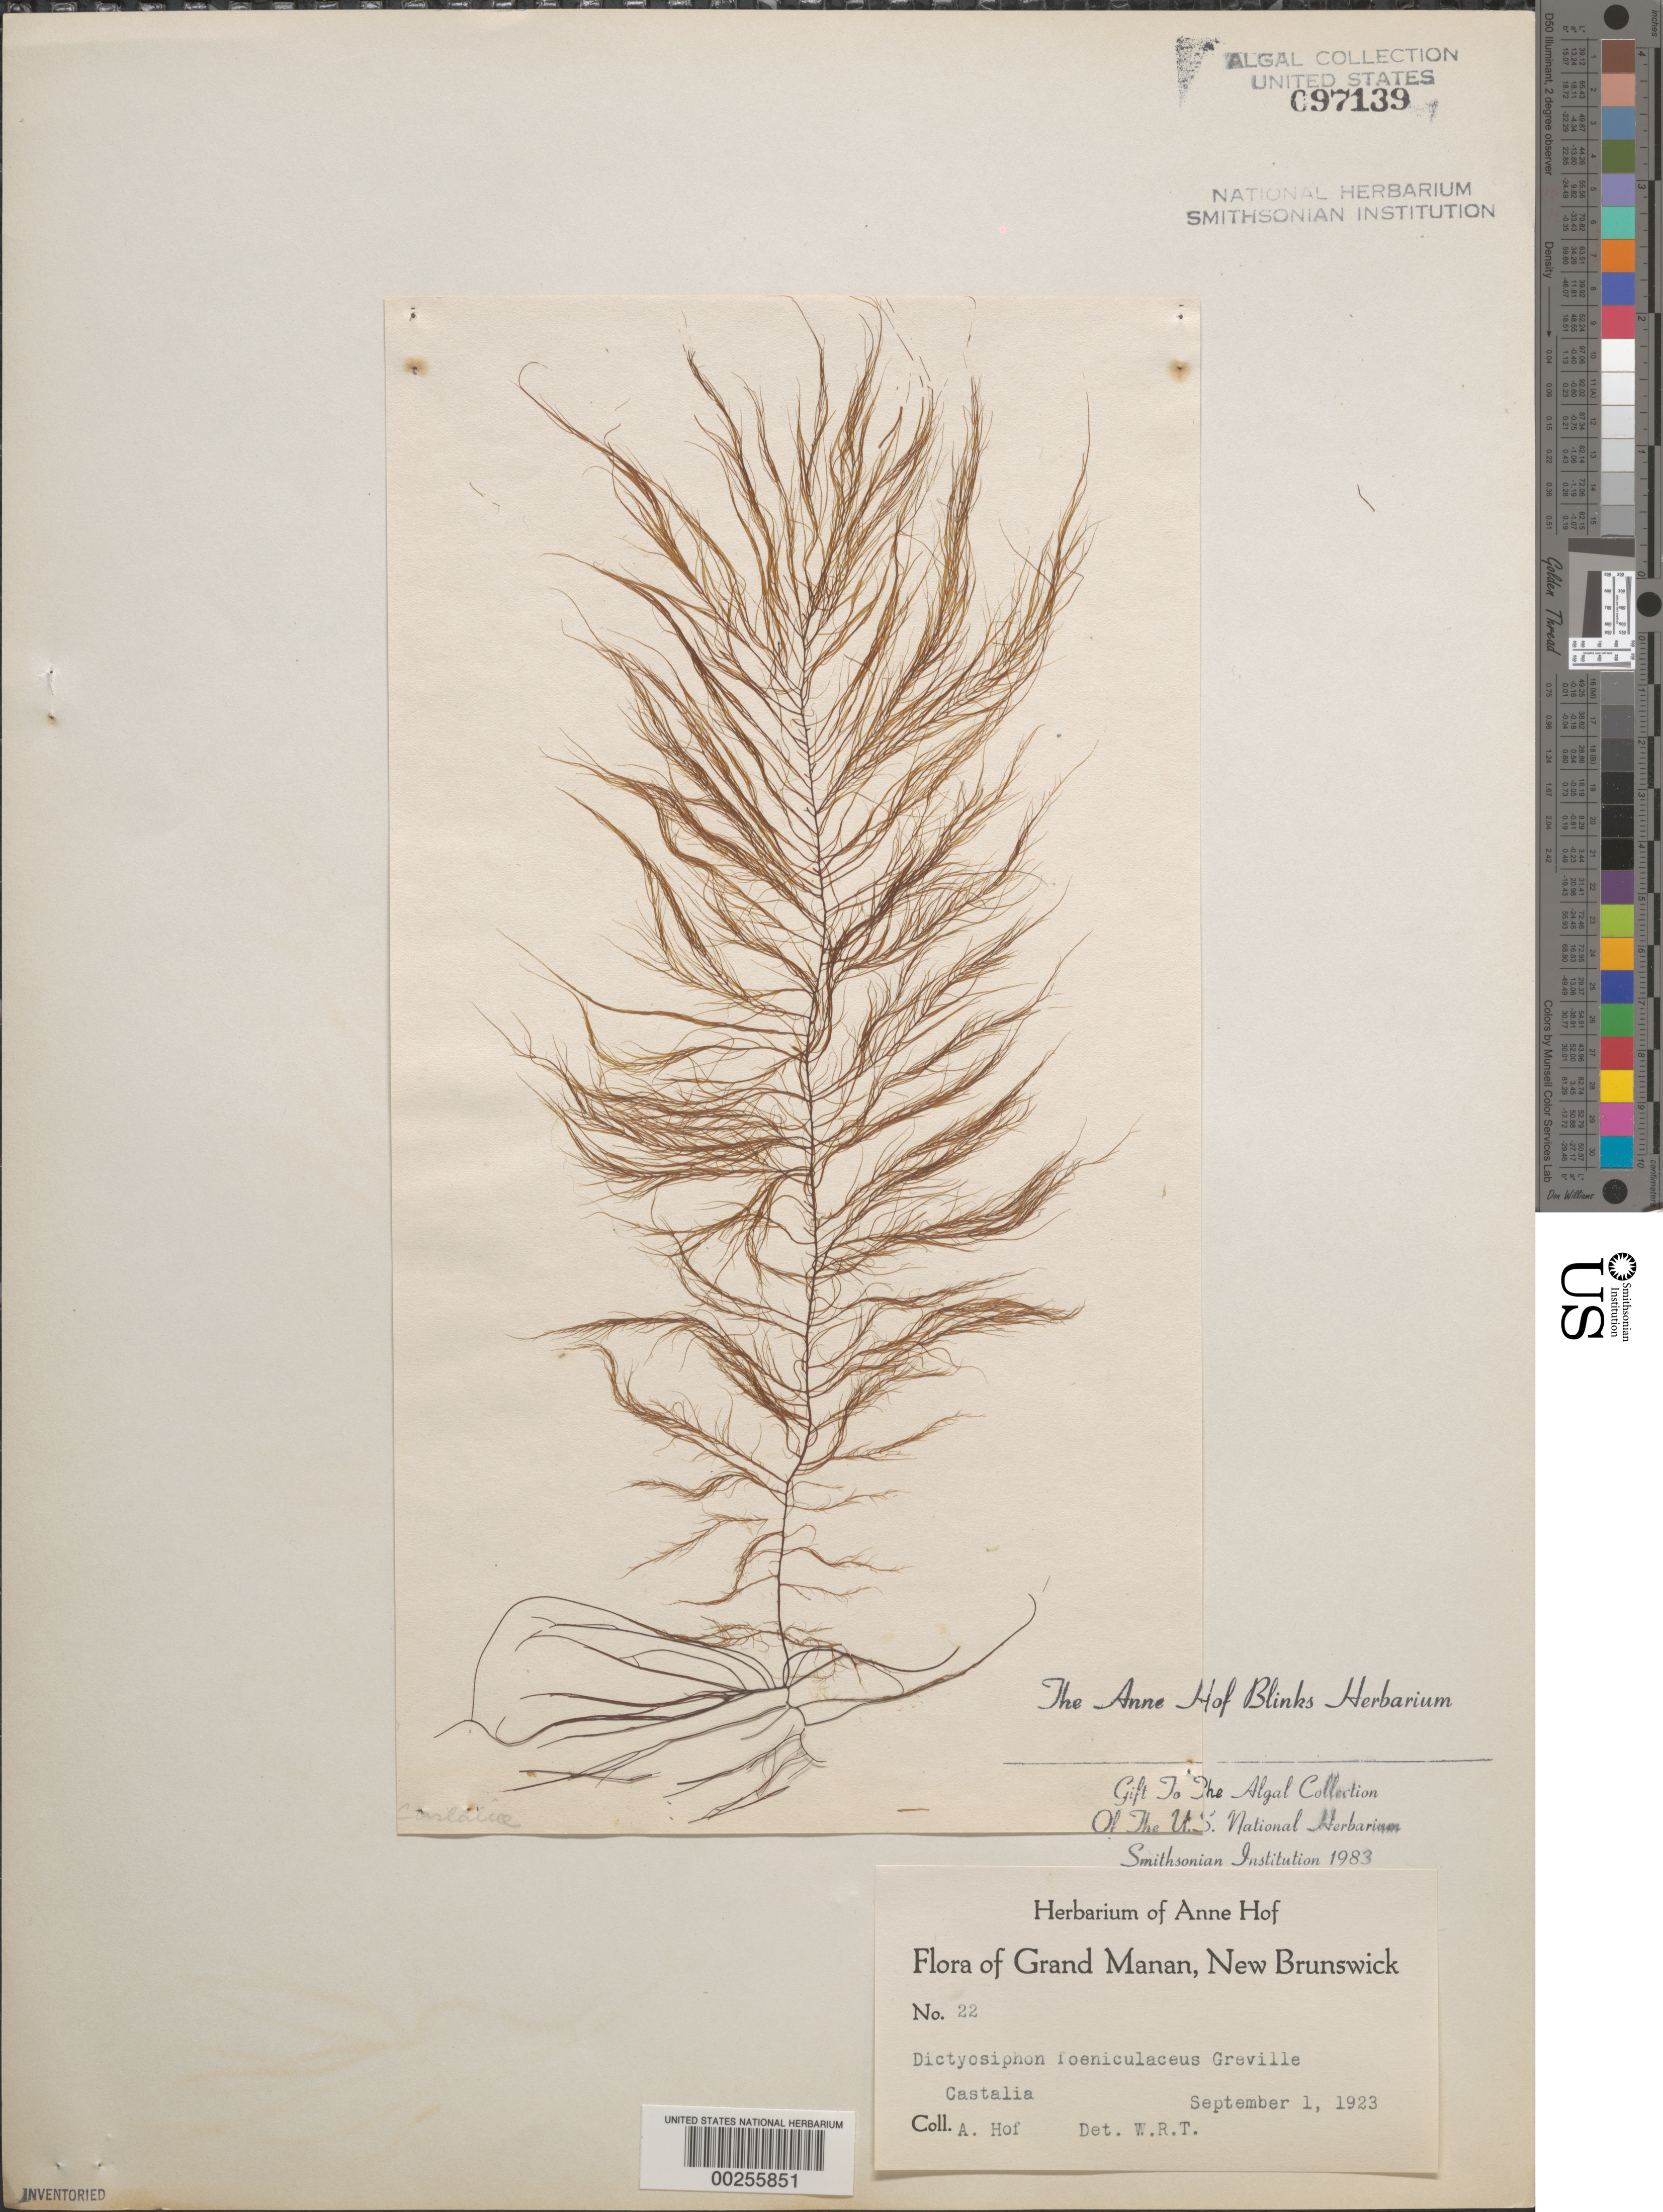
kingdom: Chromista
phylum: Ochrophyta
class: Phaeophyceae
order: Dictyosiphonales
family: Dictyosiphonaceae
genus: Dictyosiphon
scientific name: Dictyosiphon foeniculaceus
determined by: Taylor, William R.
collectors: A. Blinks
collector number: AHB 22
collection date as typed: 01 Sep 1923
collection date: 1923-09-01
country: Canada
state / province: New Brunswick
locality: Grand manan, castalia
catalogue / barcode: US 97139